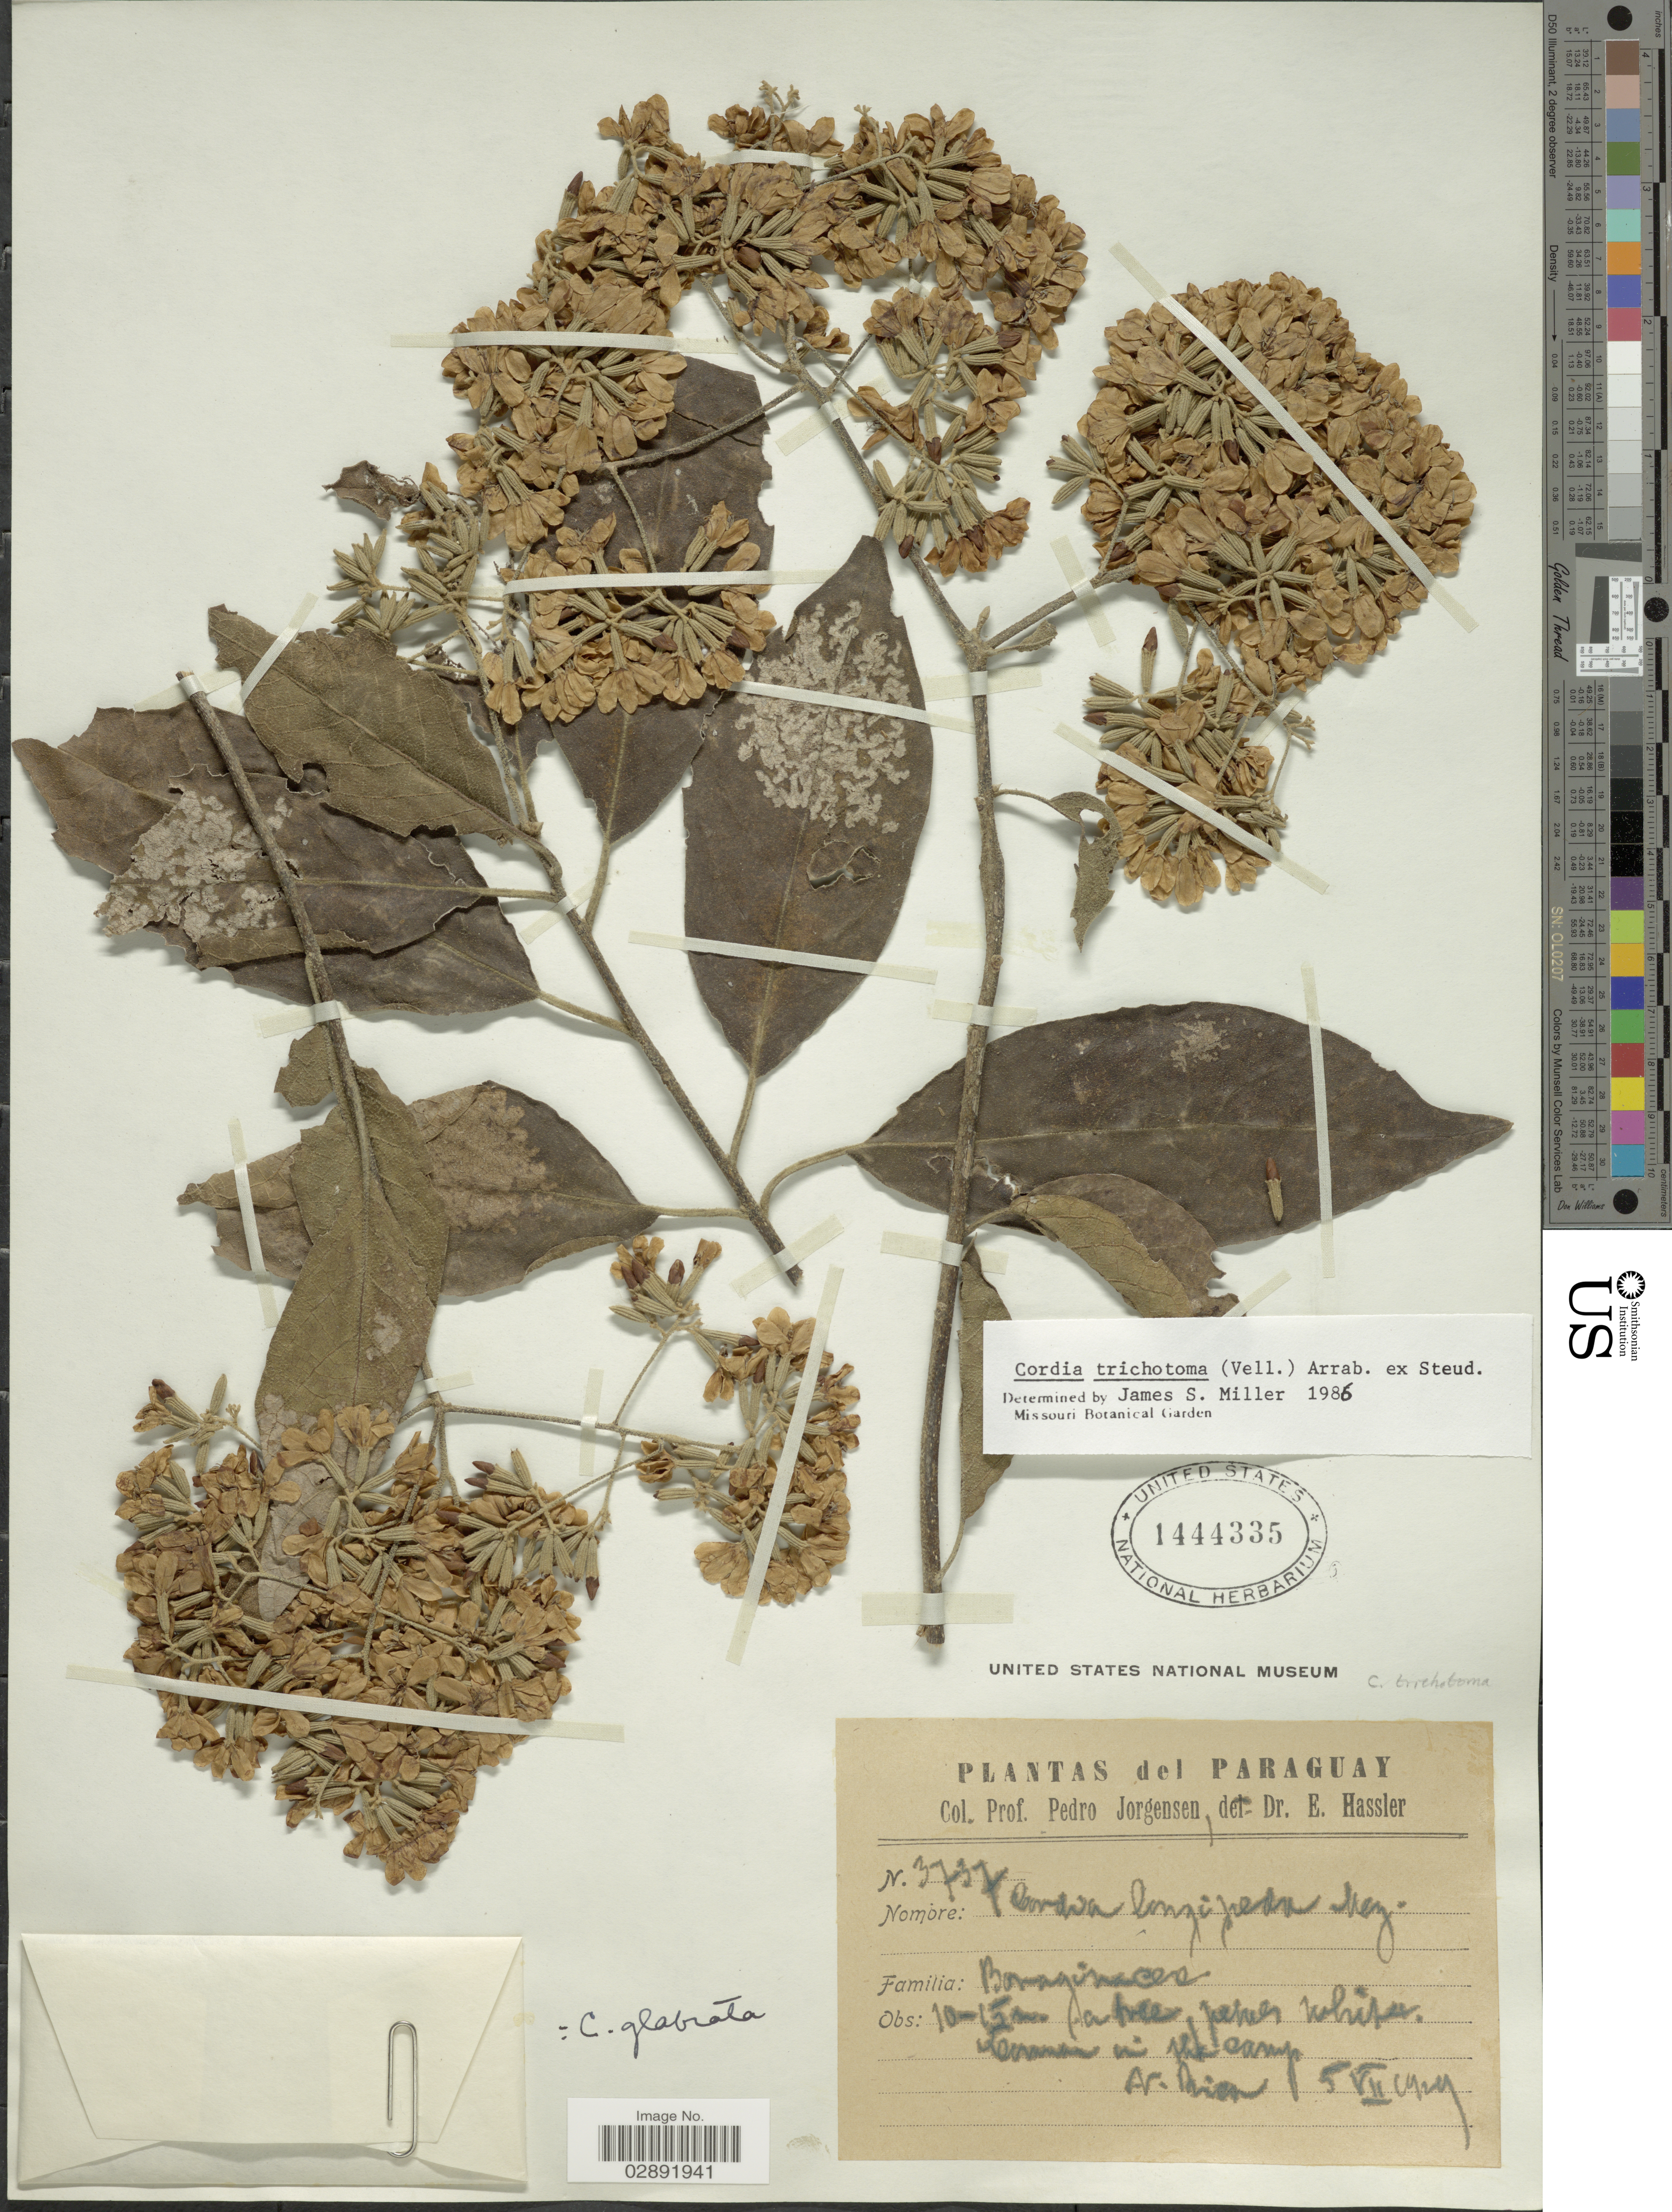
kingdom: Plantae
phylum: Tracheophyta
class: Magnoliopsida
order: Boraginales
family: Cordiaceae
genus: Cordia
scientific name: Cordia trichotoma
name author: (Vell.) Arráb. ex Steud.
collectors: P. Jörgensen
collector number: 3737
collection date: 1929-07-05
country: Paraguay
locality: V. Rica.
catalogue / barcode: US 1444335